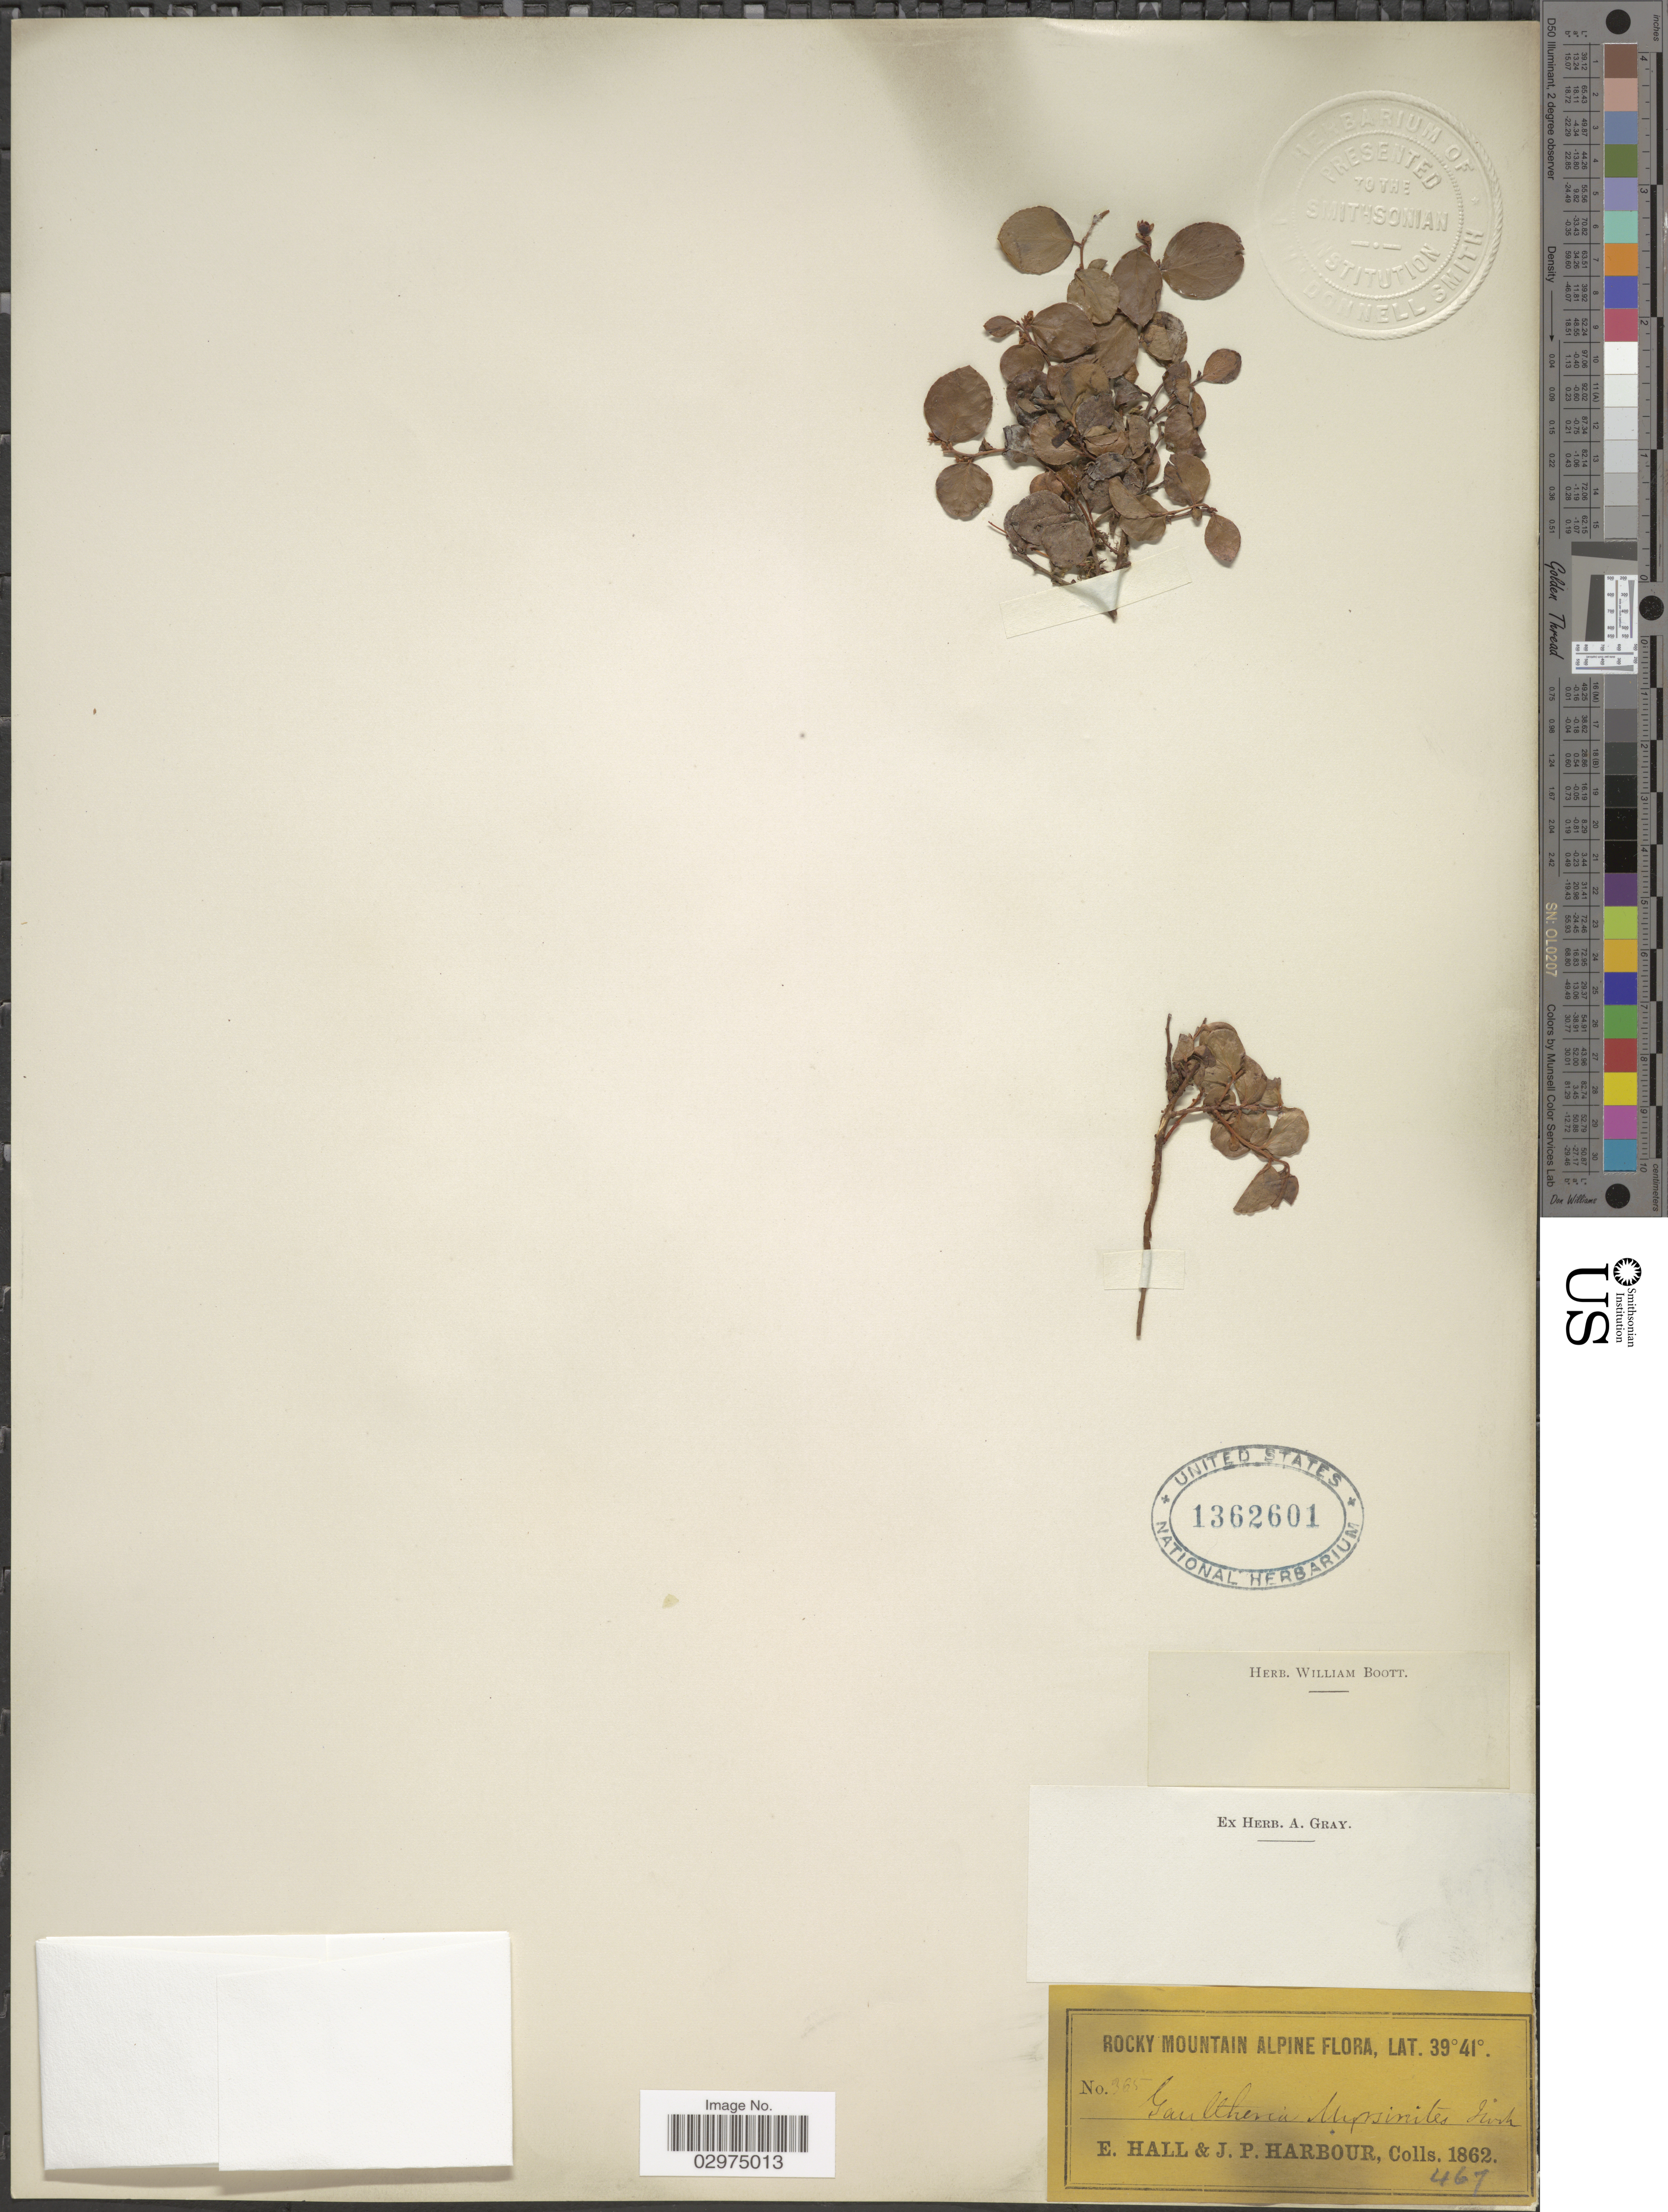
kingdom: Plantae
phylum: Tracheophyta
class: Magnoliopsida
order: Ericales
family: Ericaceae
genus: Gaultheria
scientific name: Gaultheria humifusa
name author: (Graham) Rydb.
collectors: E. Hall & J. Harbour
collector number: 365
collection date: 1862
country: United States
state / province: Colorado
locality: Rocky Mtns. Alpine.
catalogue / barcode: US 1362601